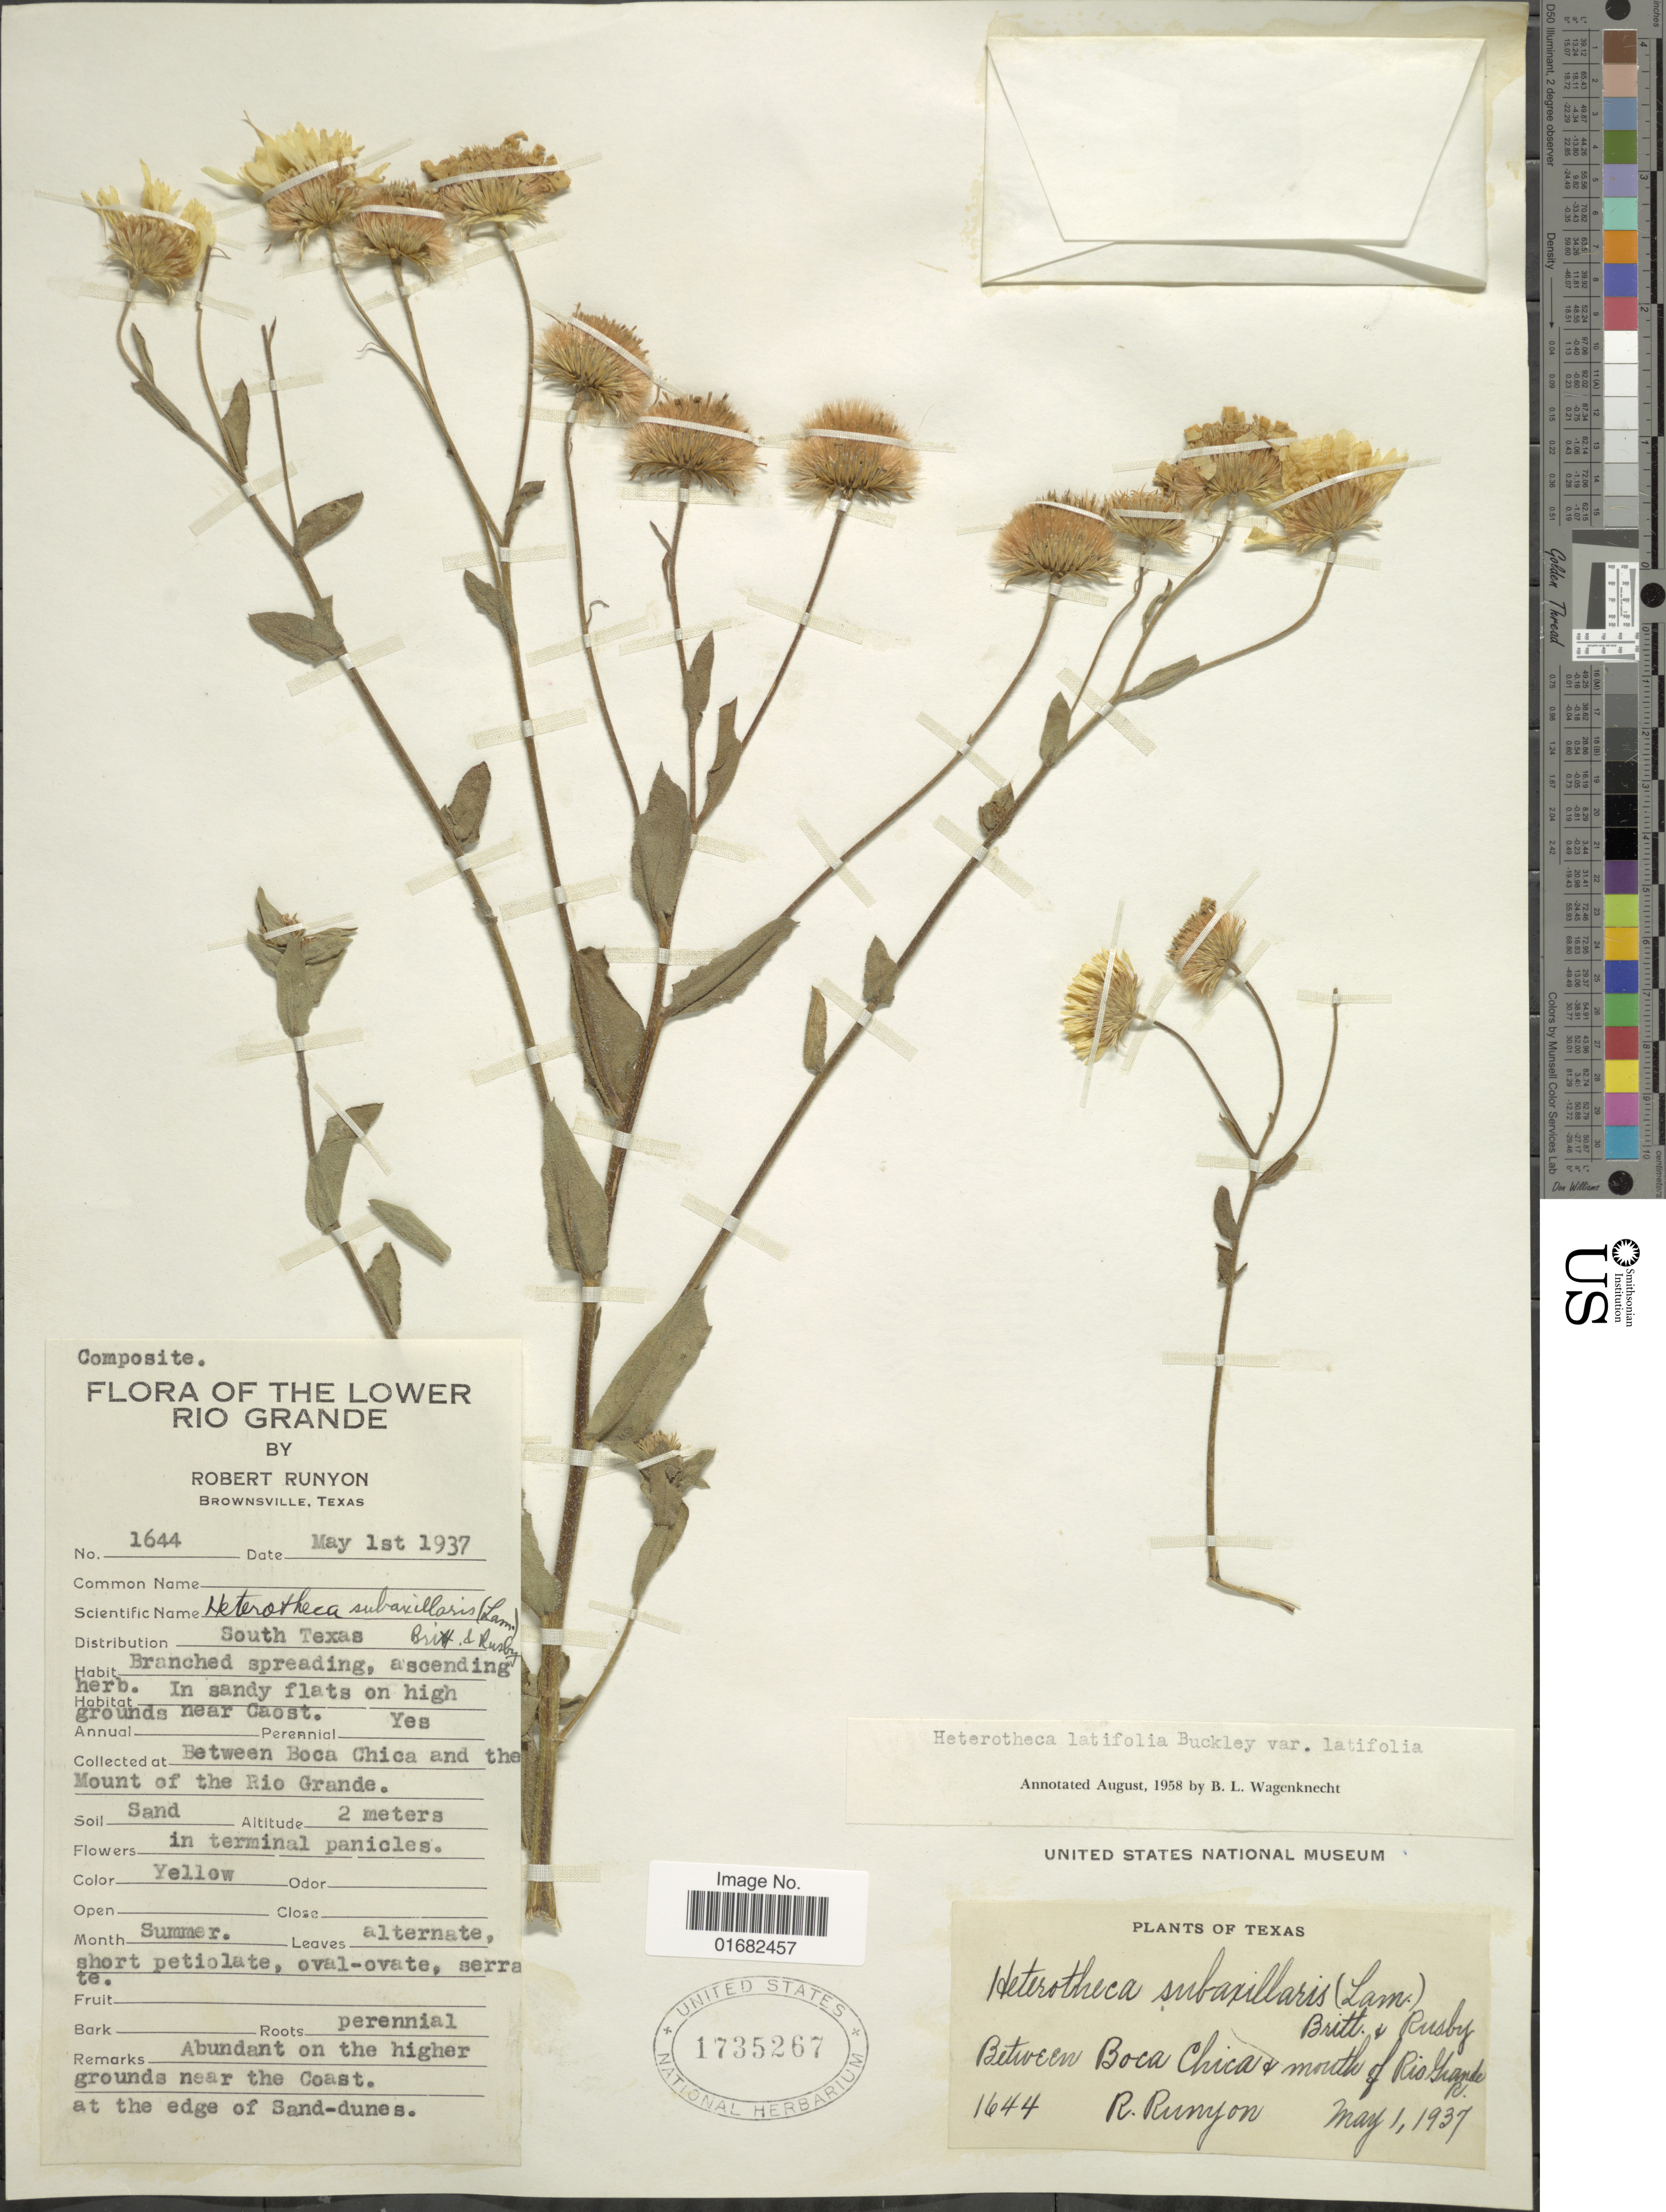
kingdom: Plantae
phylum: Tracheophyta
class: Magnoliopsida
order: Asterales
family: Asteraceae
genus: Heterotheca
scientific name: Heterotheca latifolia var. latifolia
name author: Buckley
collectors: R. Runyon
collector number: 1644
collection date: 1937-05-01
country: United States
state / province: Texas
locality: Lower Rio Grande. Between Boca Chica and the Mount of the Rio Grande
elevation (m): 2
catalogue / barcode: US 1735267